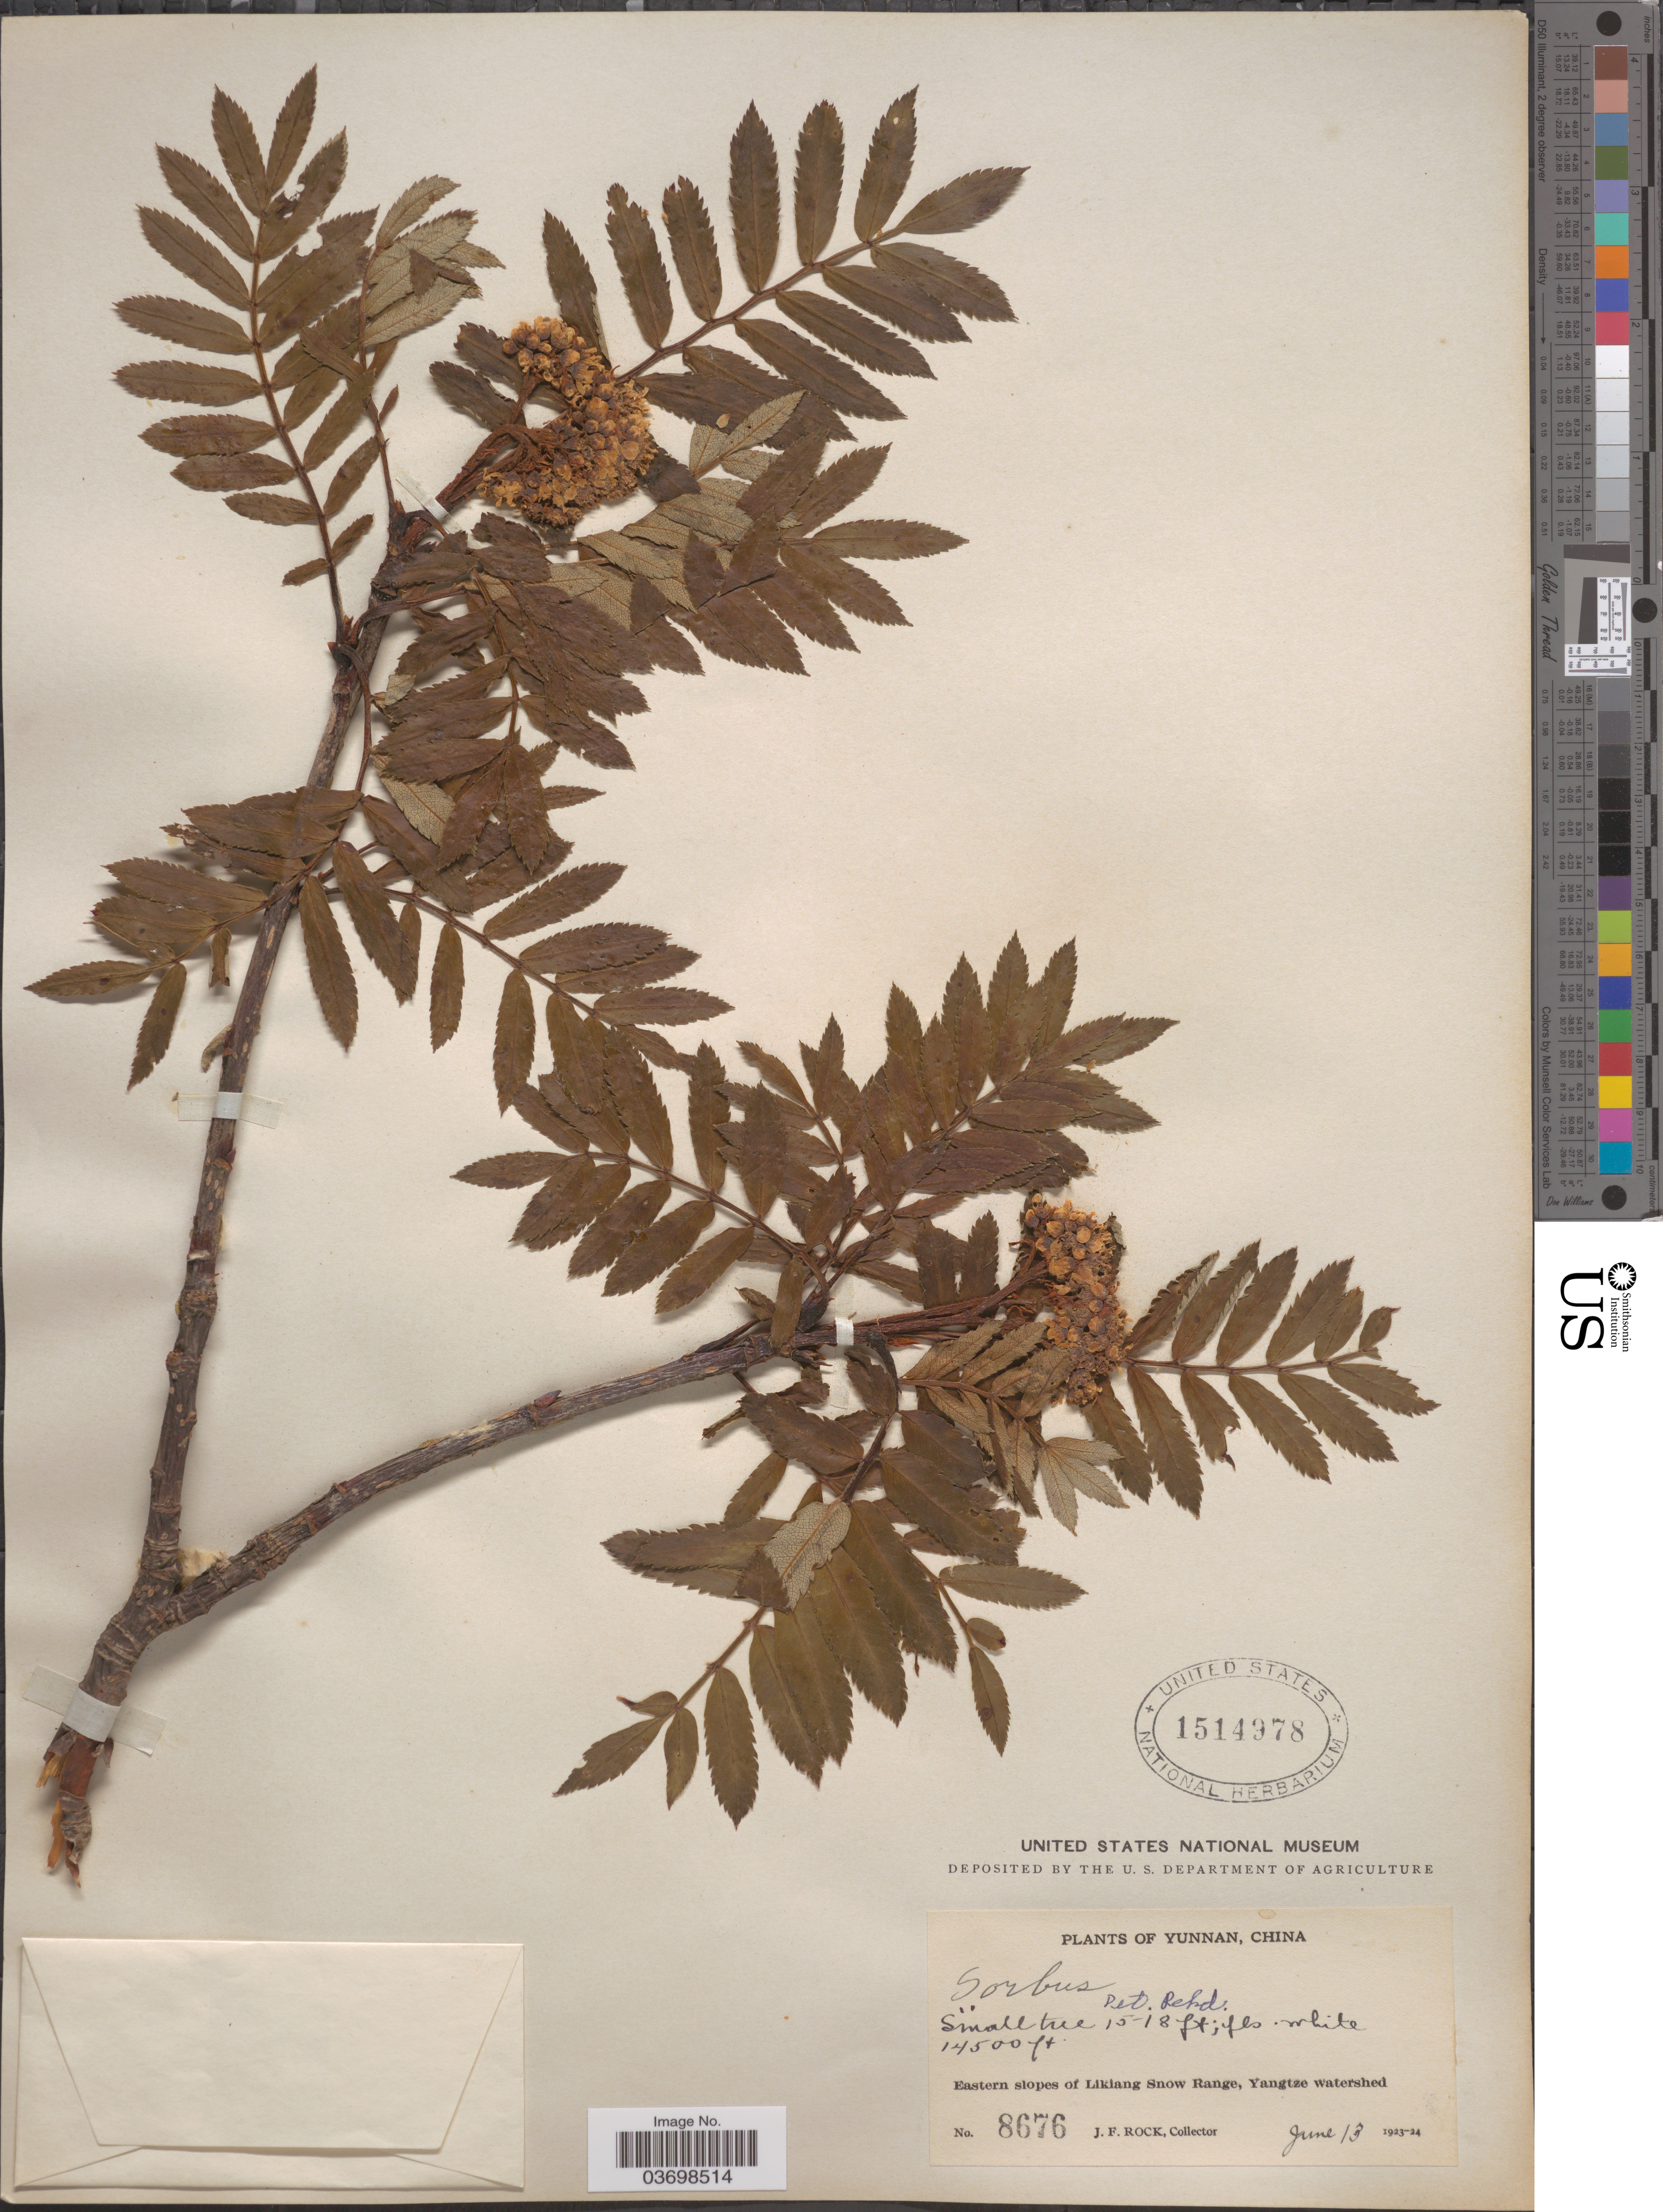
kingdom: Plantae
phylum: Tracheophyta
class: Magnoliopsida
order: Rosales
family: Rosaceae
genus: Sorbus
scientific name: Sorbus sp.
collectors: J. Rock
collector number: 8676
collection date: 1923-06-13/1924-06-13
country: China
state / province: Yunnan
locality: Eastern slopes of Likiang Snow Range, Yangtze watershed.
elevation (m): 4420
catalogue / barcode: US 1514978